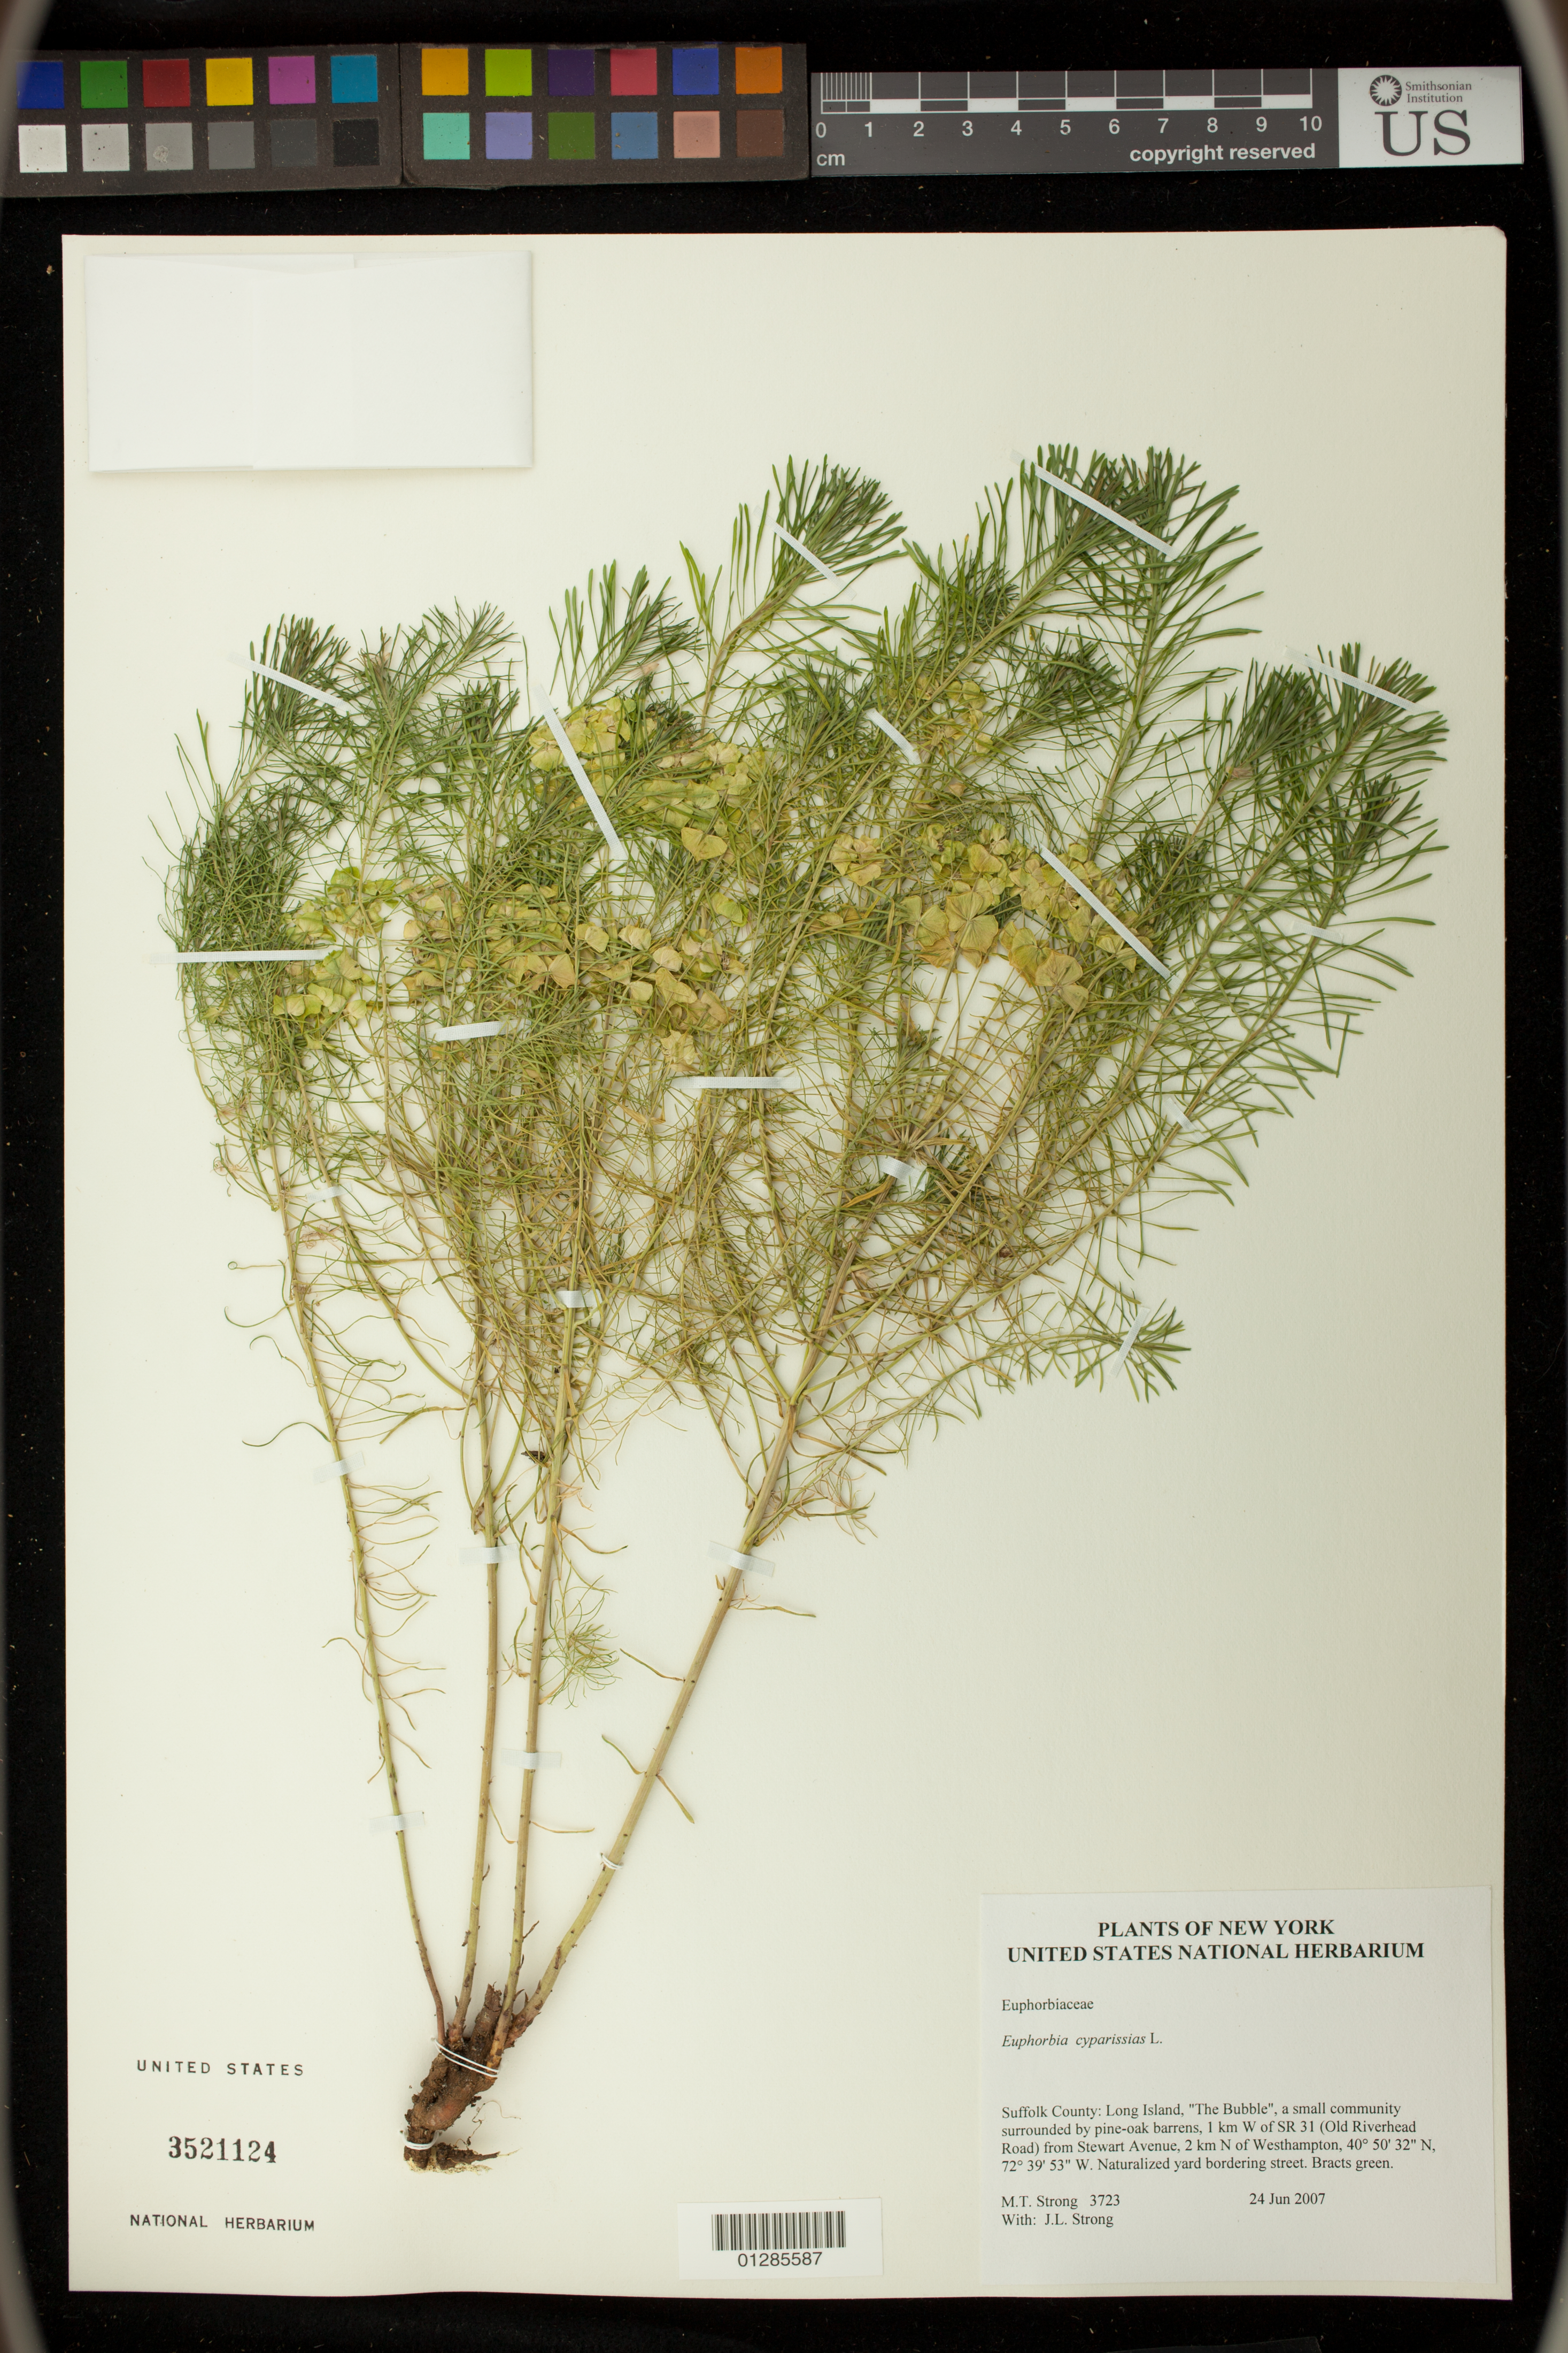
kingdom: Plantae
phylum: Tracheophyta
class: Magnoliopsida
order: Malpighiales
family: Euphorbiaceae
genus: Euphorbia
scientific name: Euphorbia cyparissias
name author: L.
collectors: M. T. Strong & J. L. Strong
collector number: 3723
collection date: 2007-06-24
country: United States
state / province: New York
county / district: Suffolk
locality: Long Island, "The Bubble". 1 km W of SR 31 (Old Riverhead Road) from Steward Avenue, 2 km N of Westhampton.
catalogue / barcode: US 3521124